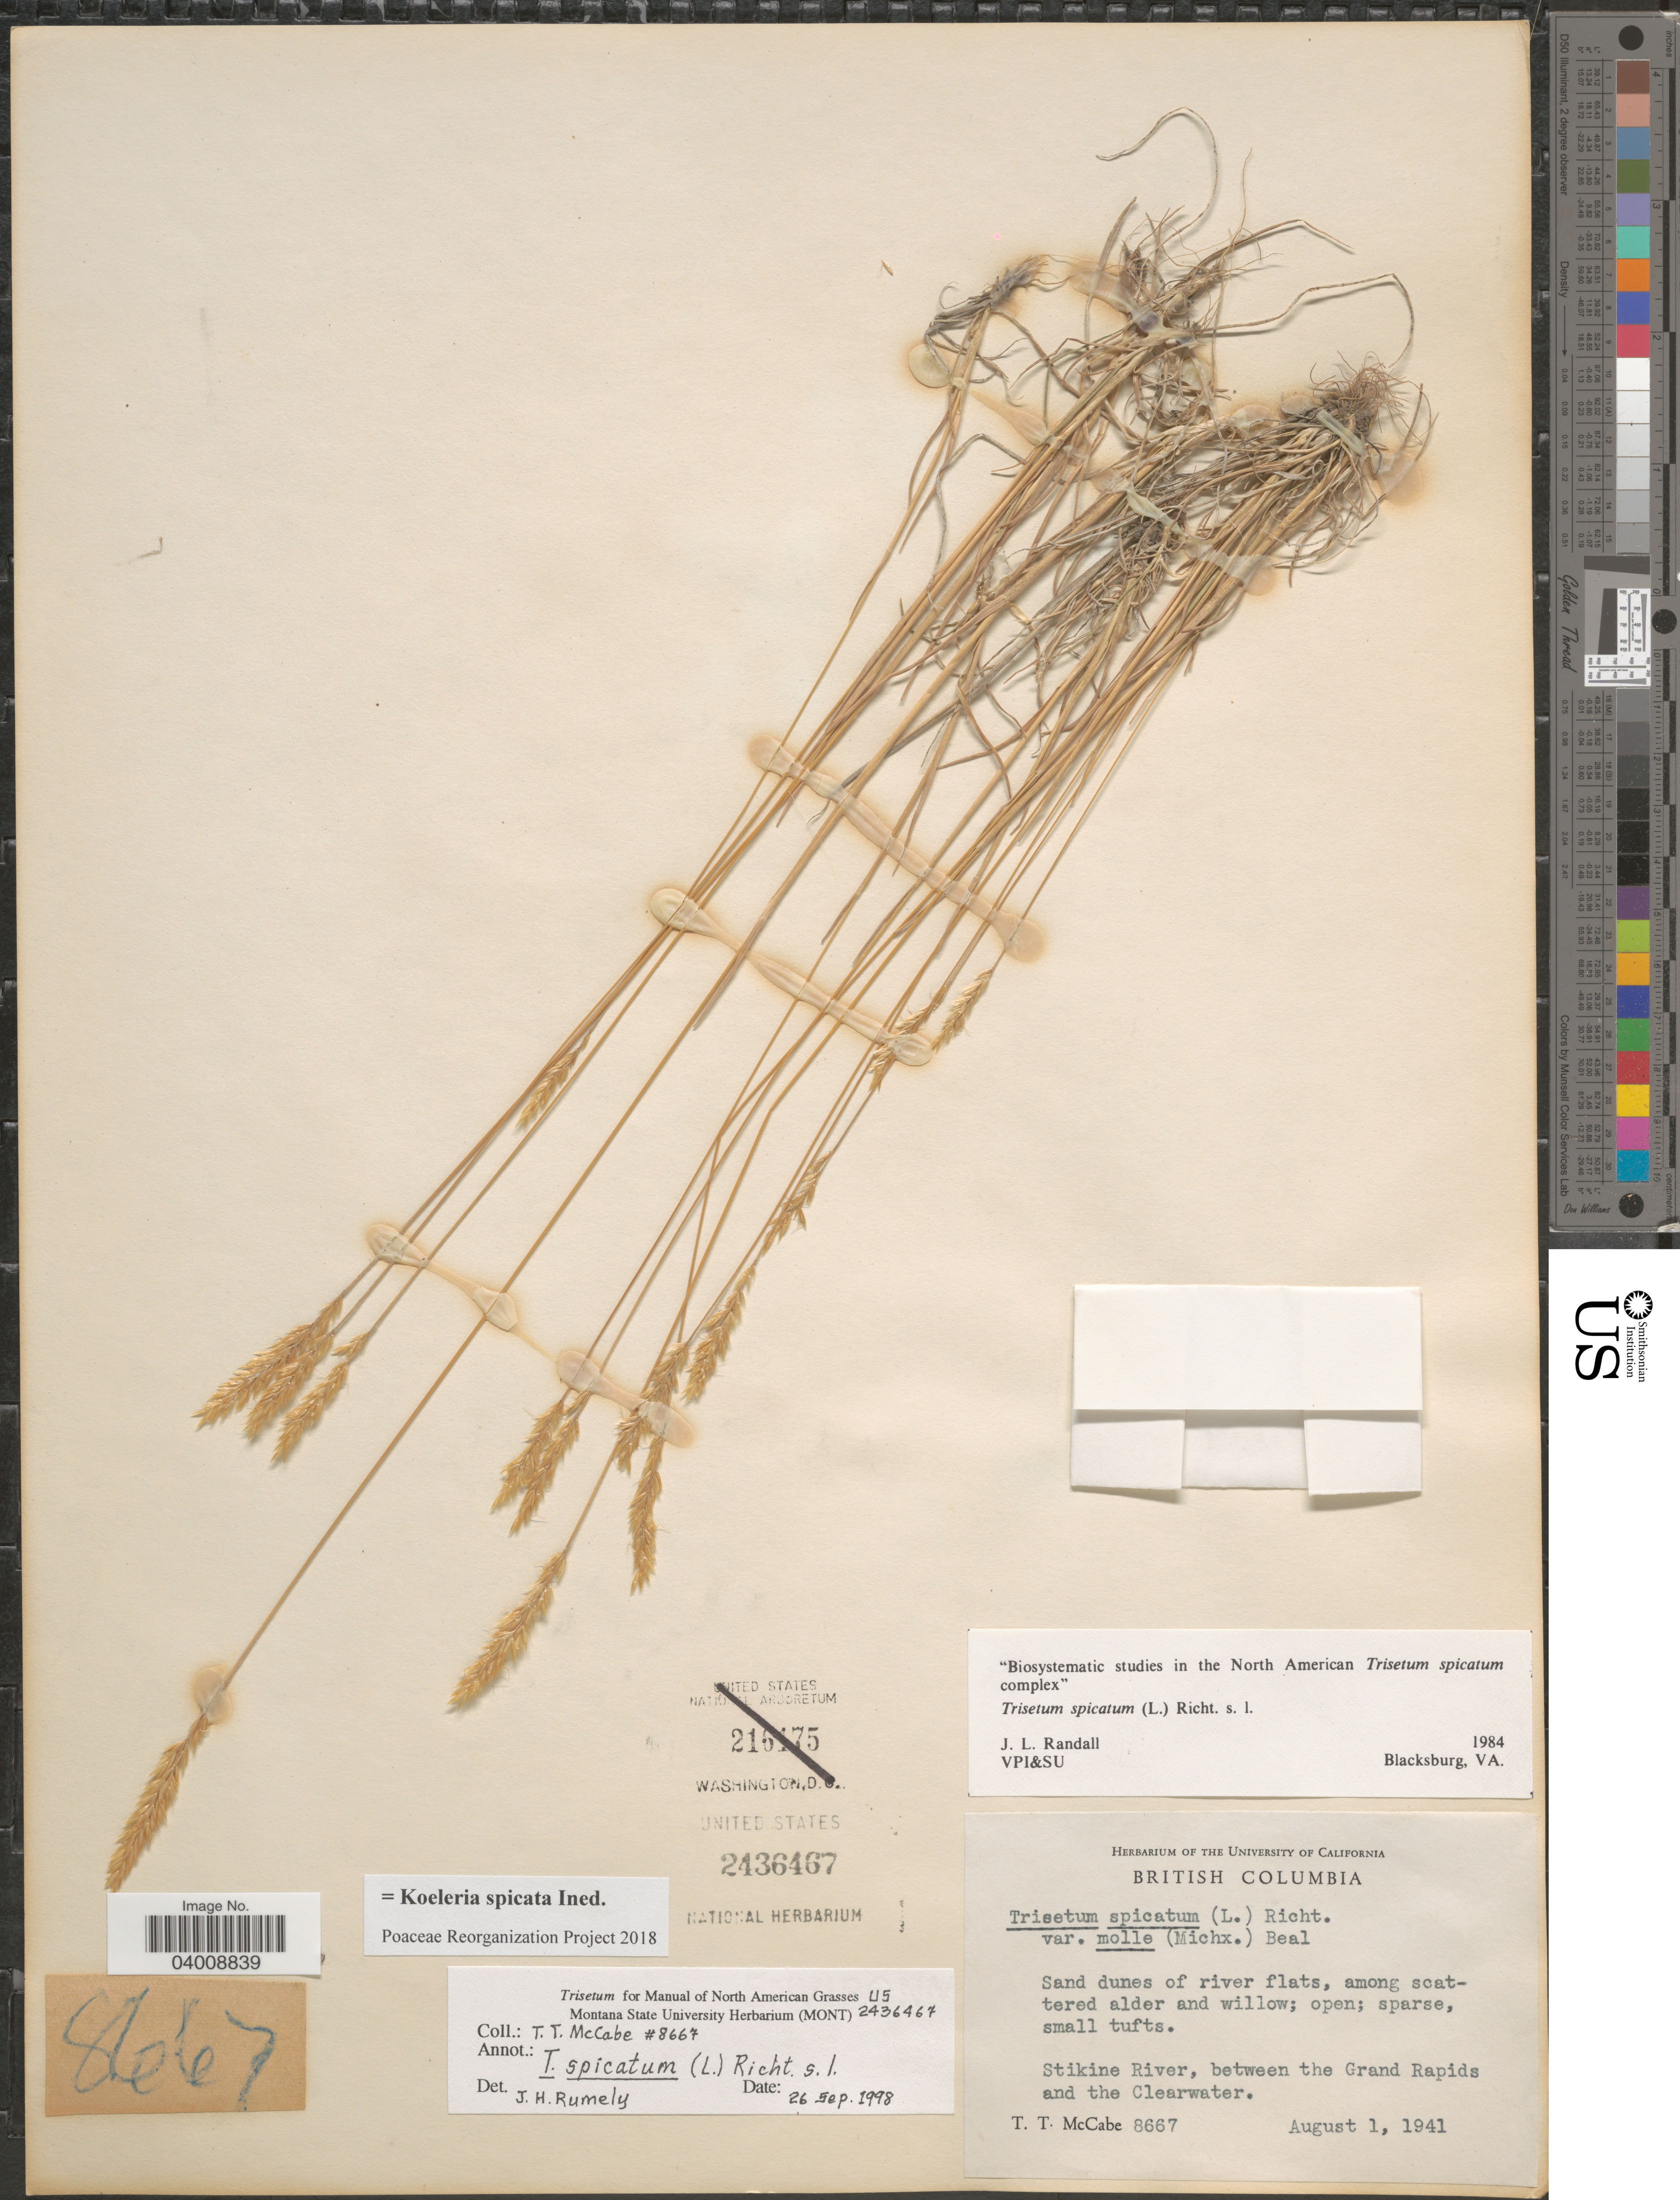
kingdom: Plantae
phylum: Tracheophyta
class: Liliopsida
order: Poales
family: Poaceae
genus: Koeleria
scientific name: Koeleria spicata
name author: (L.) Barberá et al.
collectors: T. McCabe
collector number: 8667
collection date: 1941-08-01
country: Canada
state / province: British Columbia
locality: Stikine River, between the Grand Rapids and the Clearwater.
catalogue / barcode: US 2436467